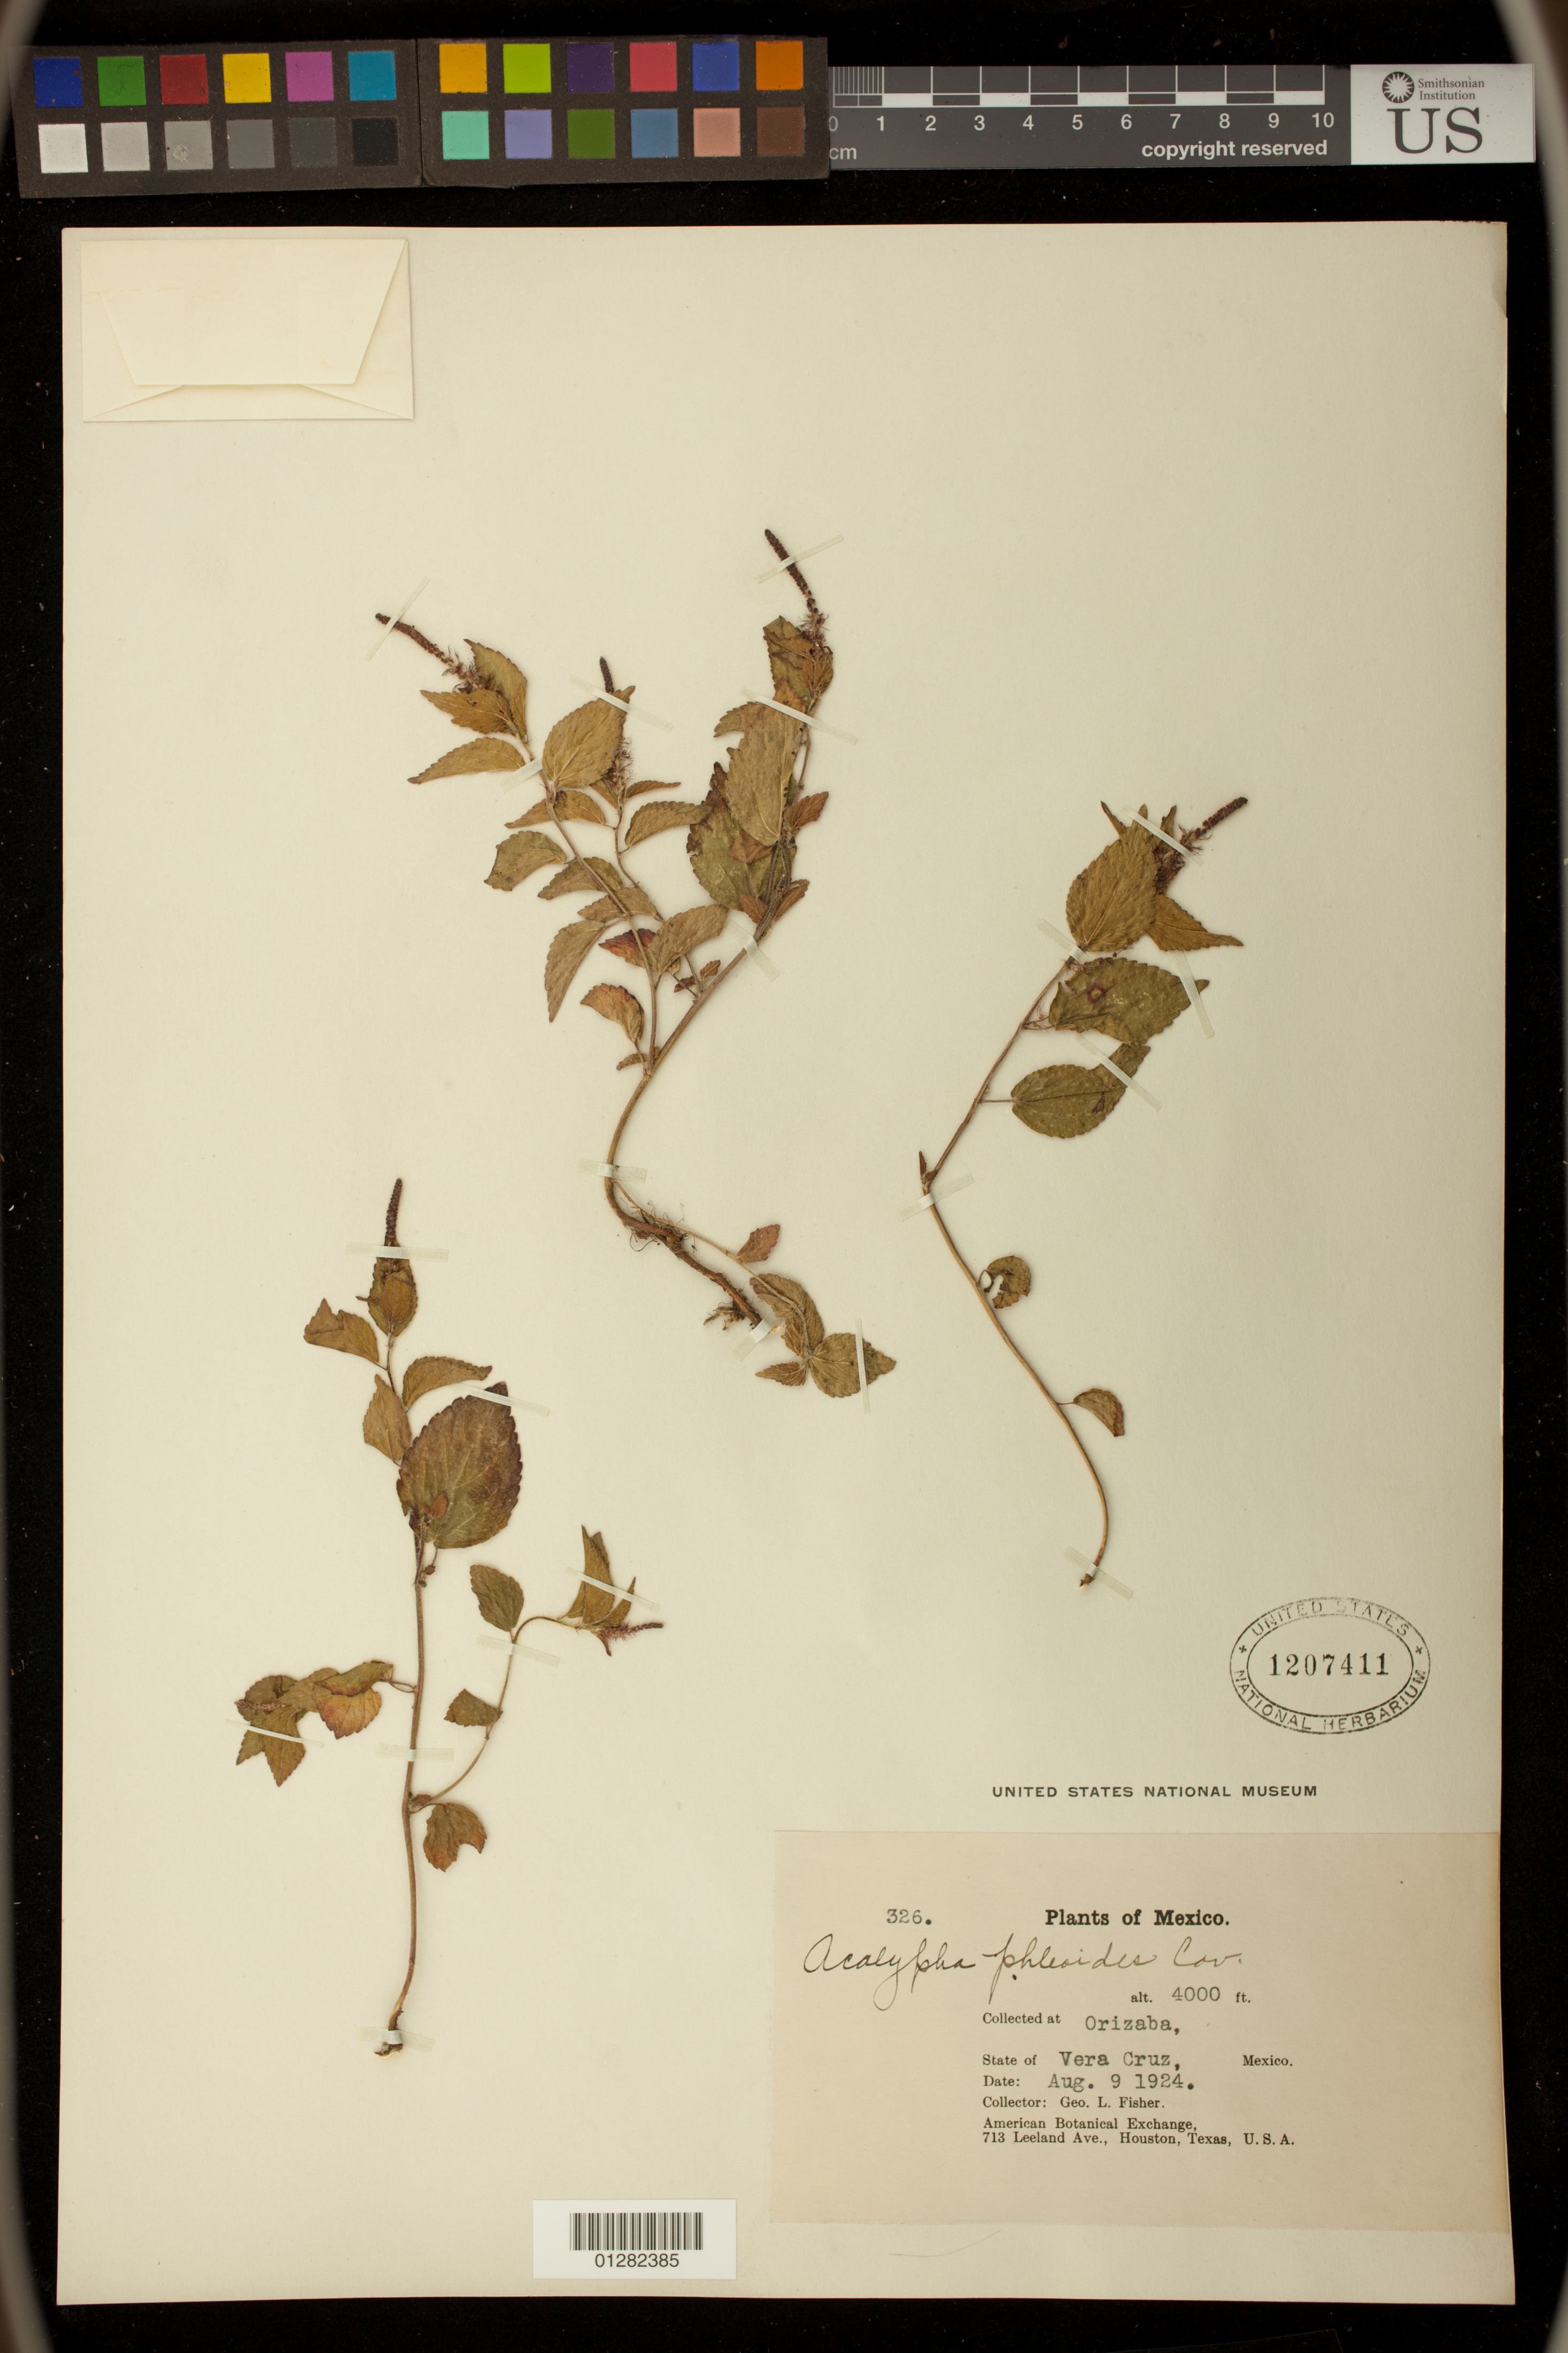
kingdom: Plantae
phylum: Tracheophyta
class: Magnoliopsida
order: Malpighiales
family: Euphorbiaceae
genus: Acalypha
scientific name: Acalypha phleoides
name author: Cav.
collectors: R. S. Cowan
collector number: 326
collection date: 1924-08-09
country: Mexico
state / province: Veracruz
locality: Orizaba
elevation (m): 1219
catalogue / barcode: US 1207411